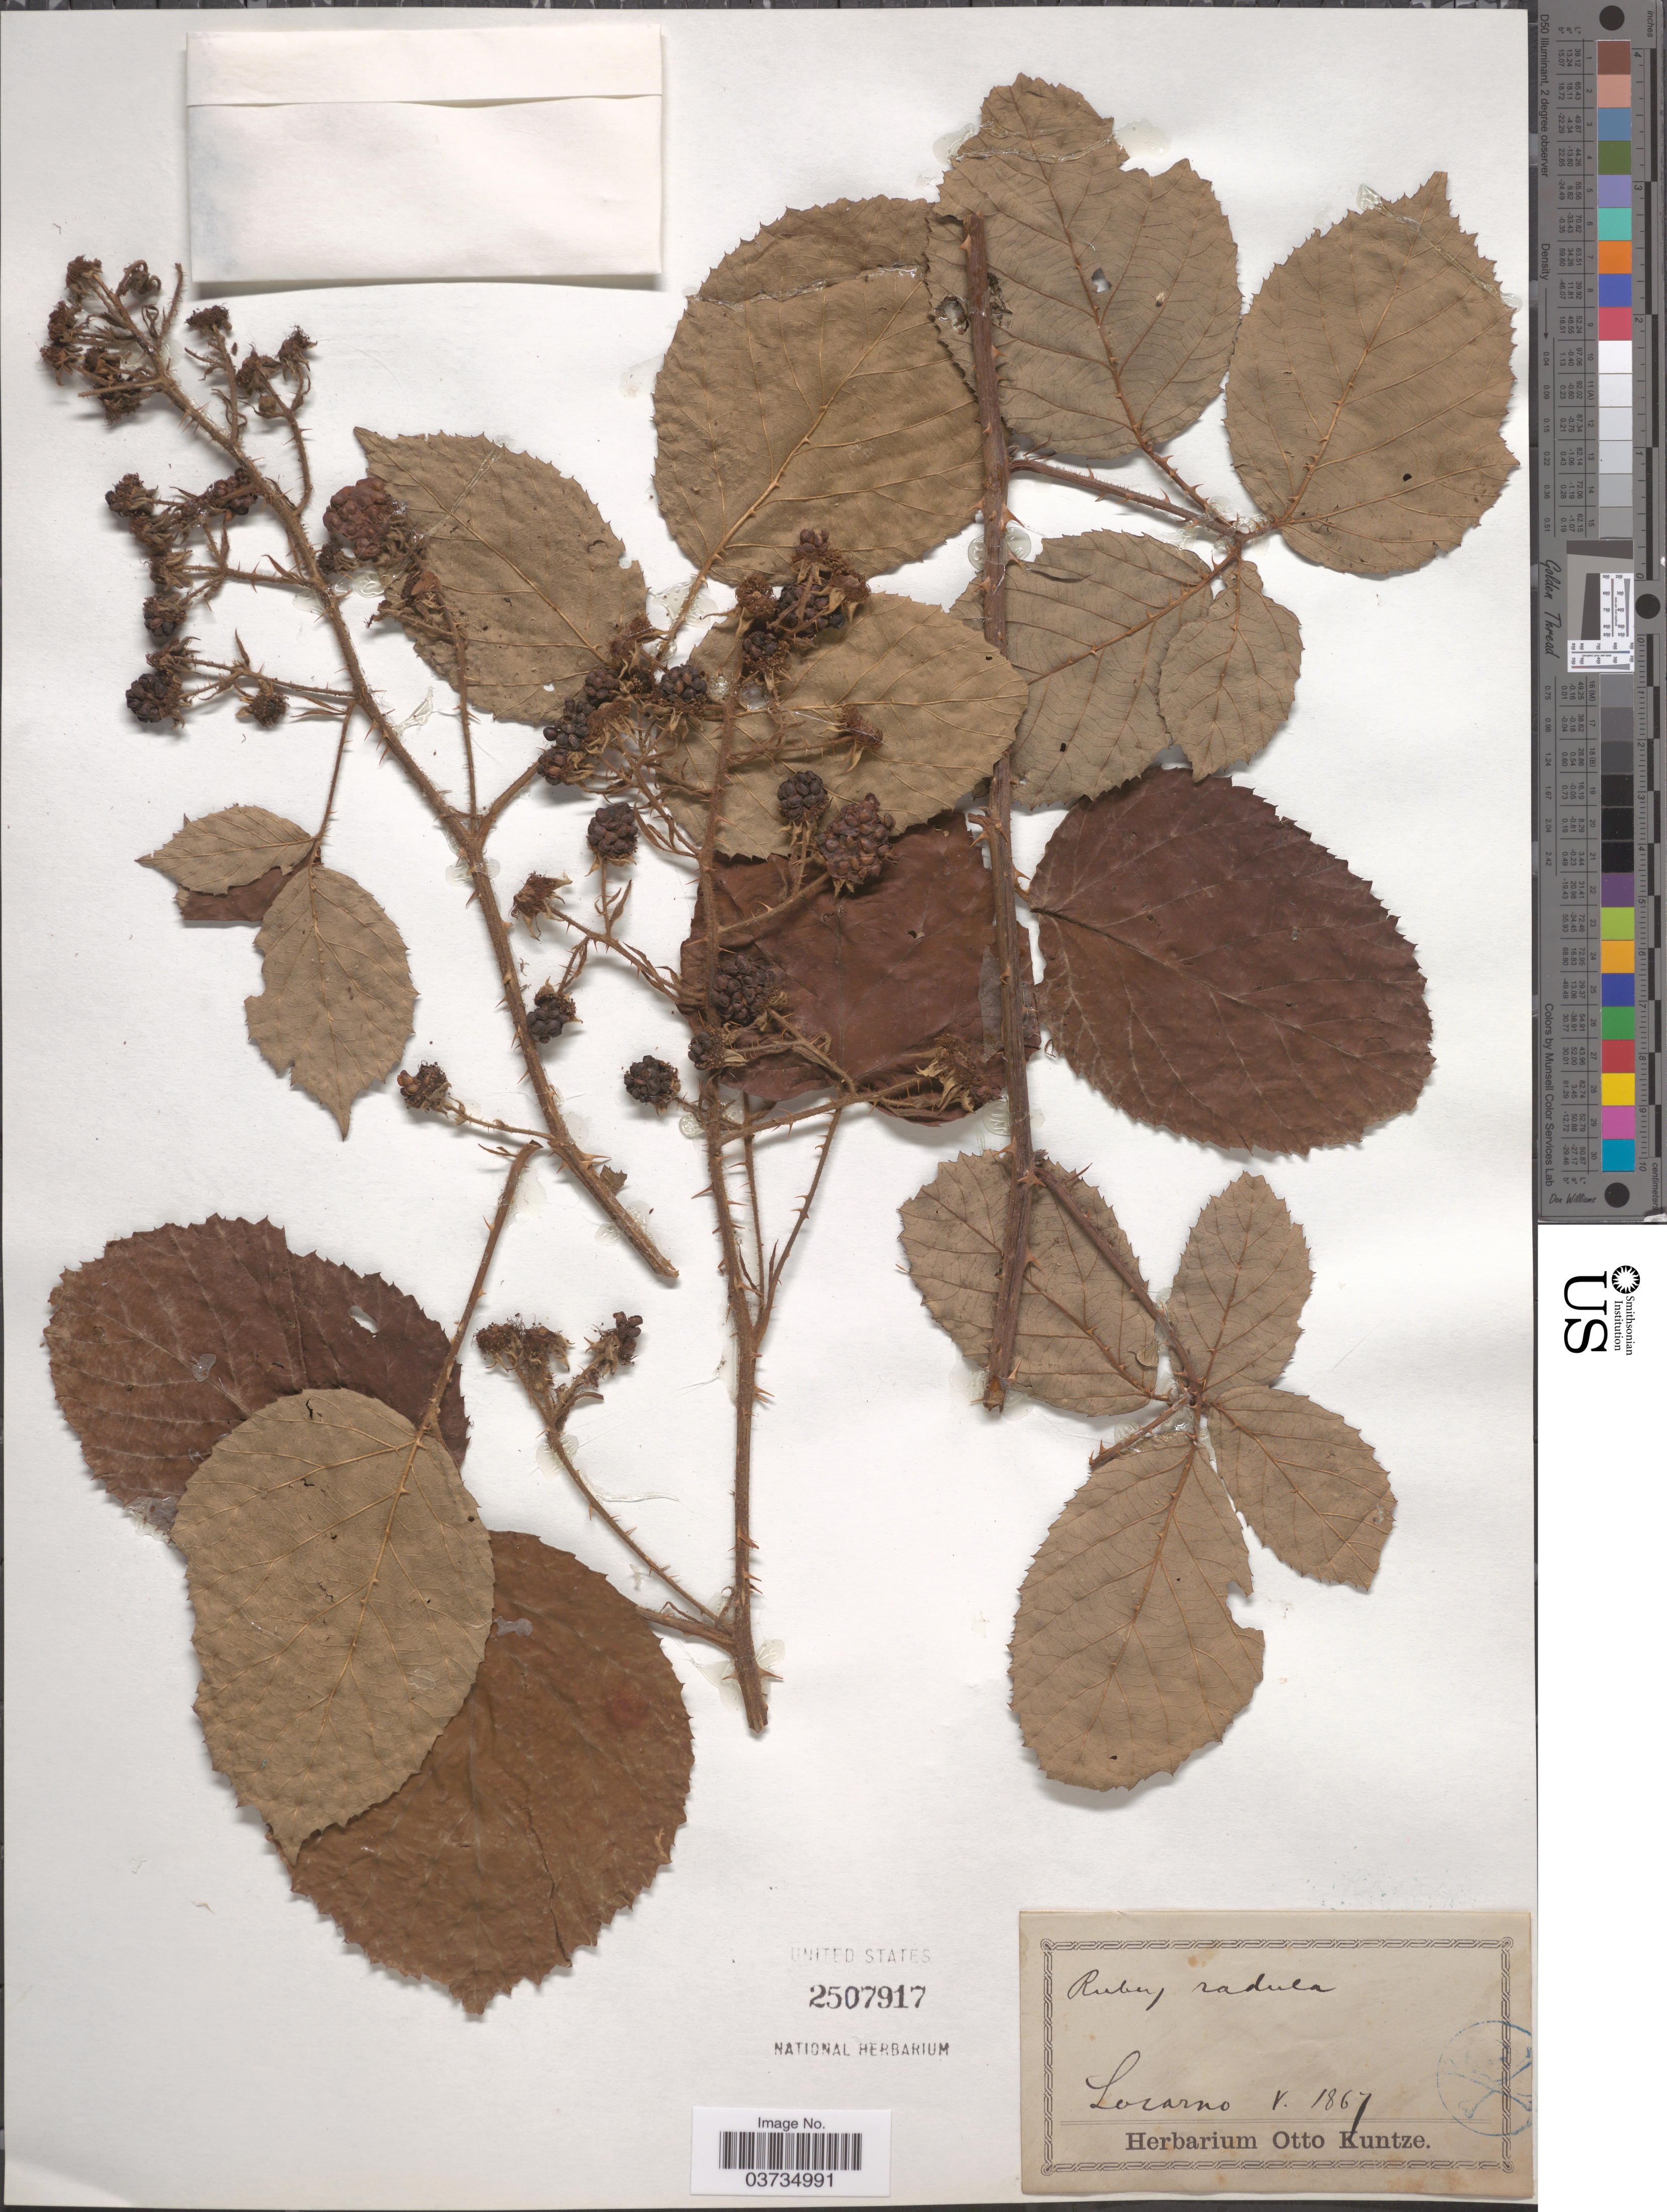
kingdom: Plantae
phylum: Tracheophyta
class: Magnoliopsida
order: Rosales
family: Rosaceae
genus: Rubus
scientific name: Rubus radula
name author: Weihe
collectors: ex herb. Otto Kuntze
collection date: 1867-05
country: Italy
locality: Locarno.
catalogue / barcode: US 2507917